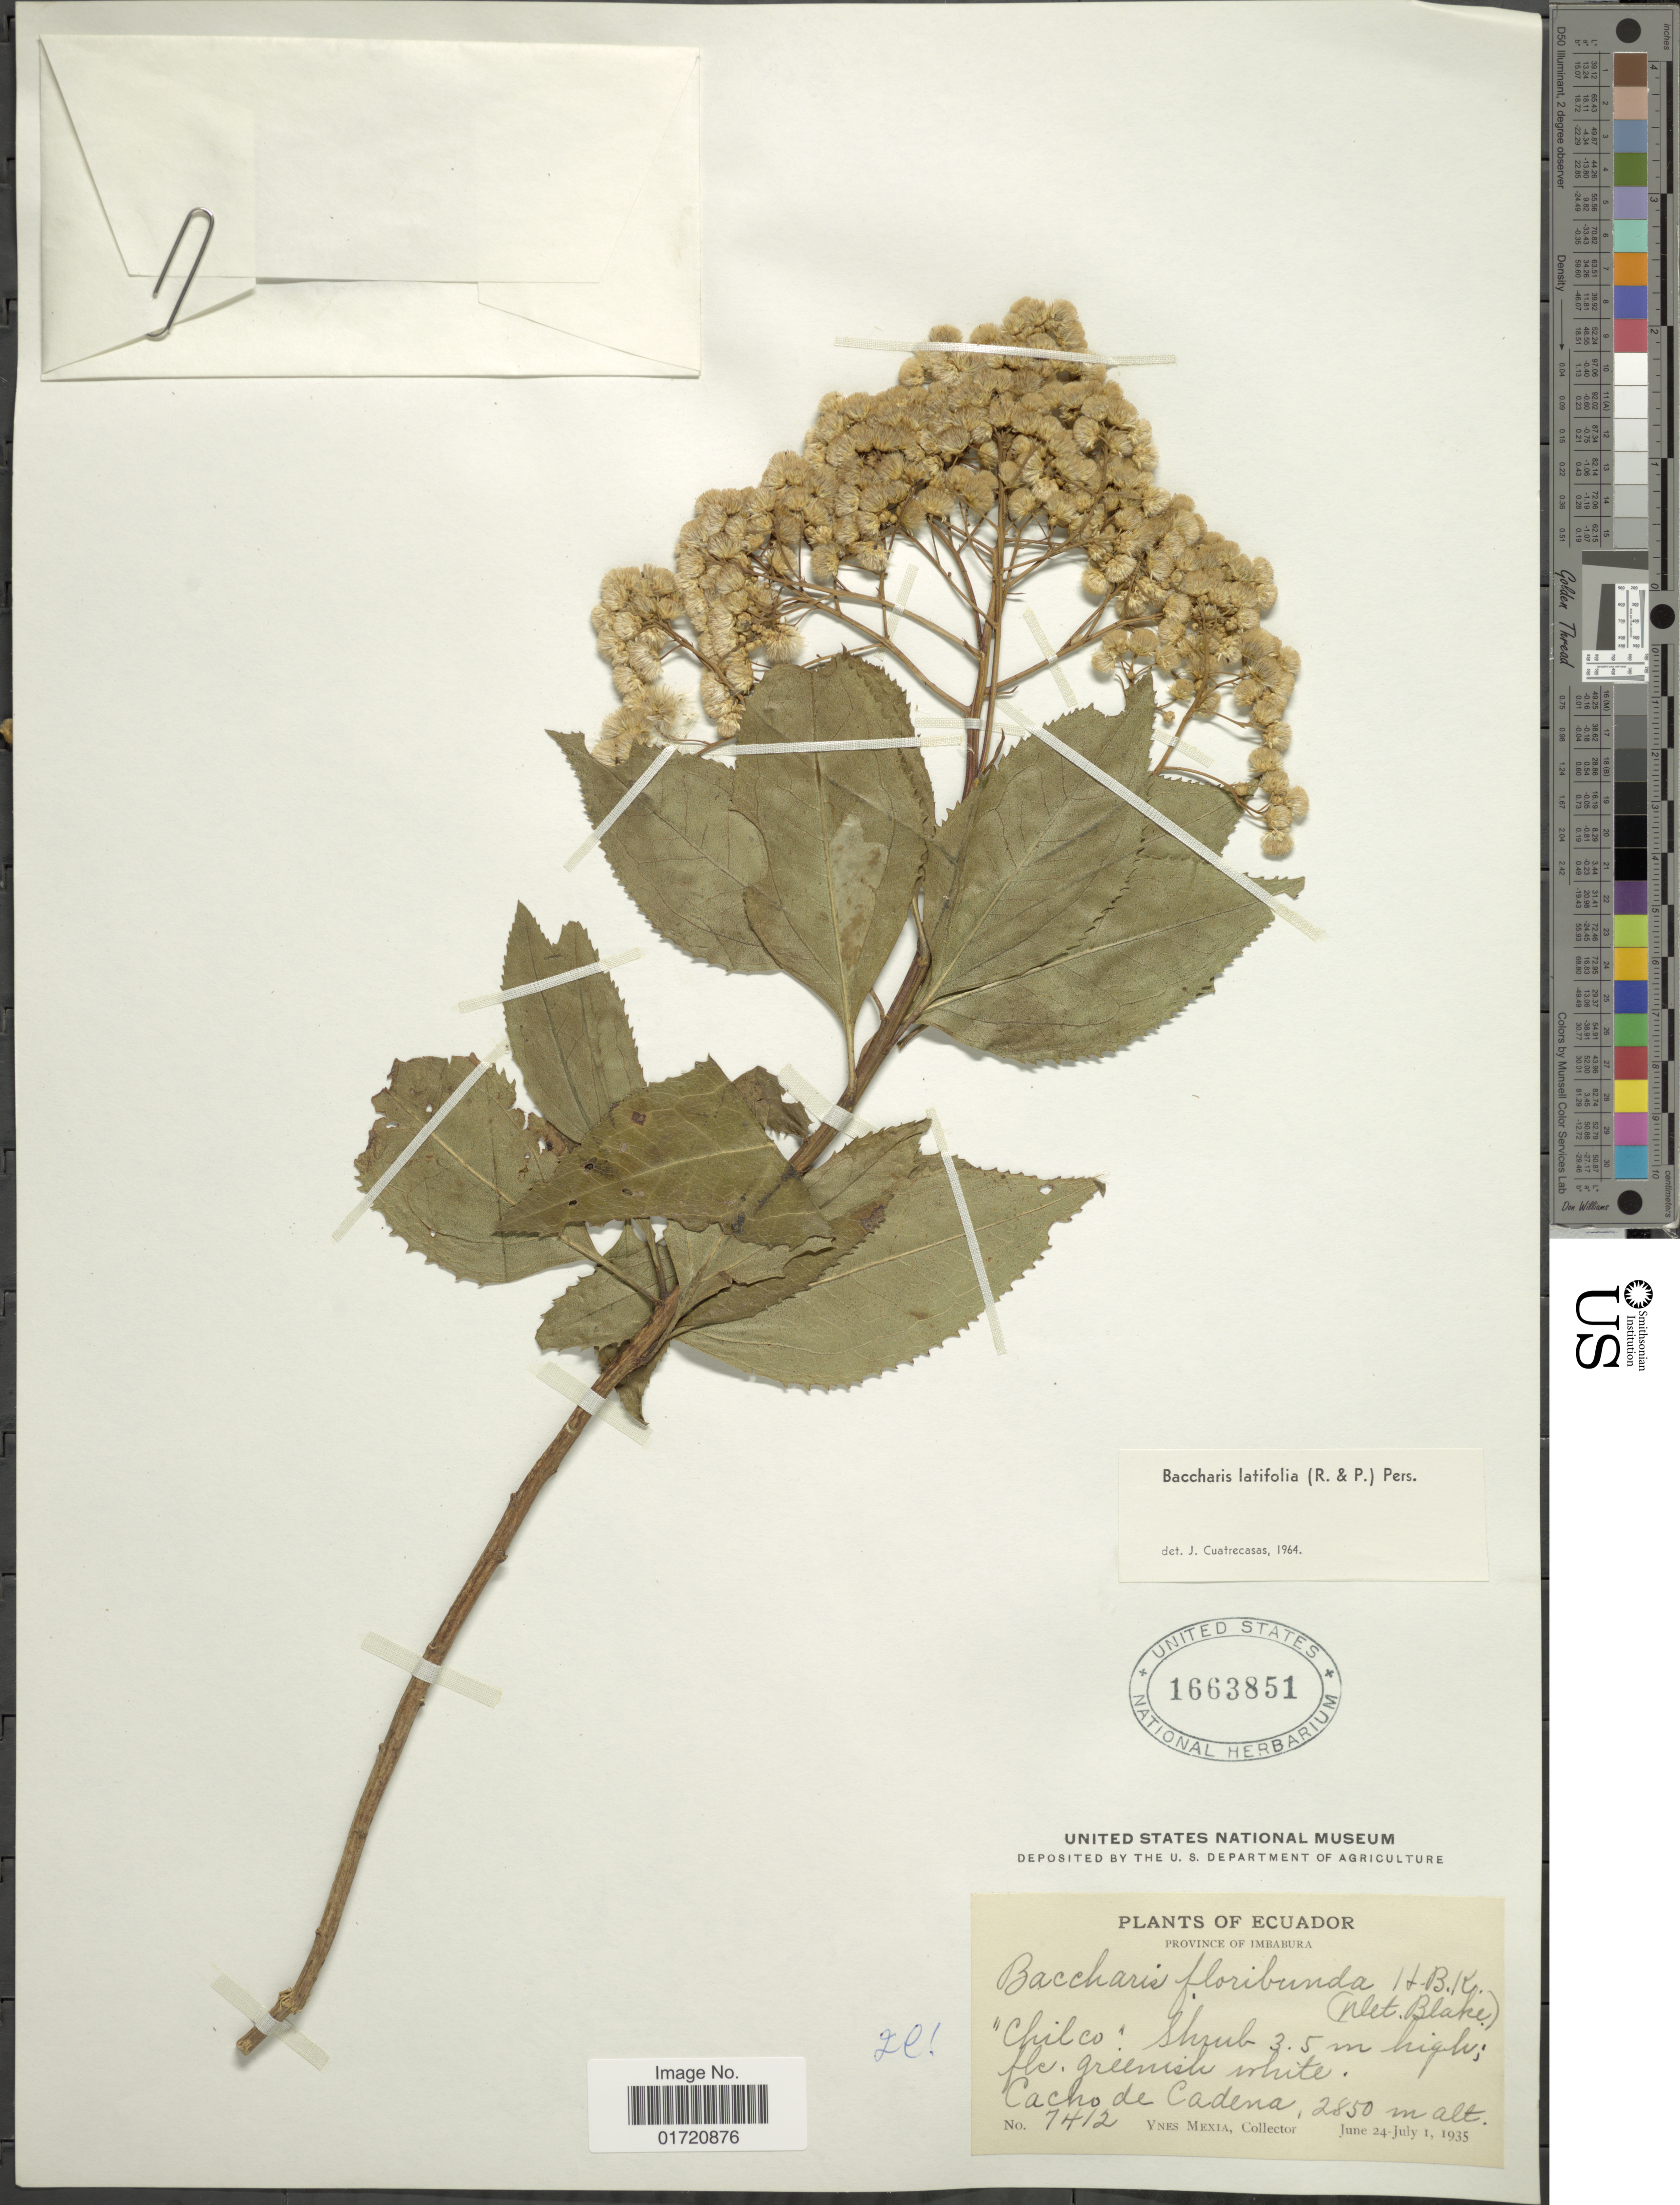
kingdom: Plantae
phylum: Tracheophyta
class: Magnoliopsida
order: Asterales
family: Asteraceae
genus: Baccharis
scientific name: Baccharis latifolia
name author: (Ruiz & Pav.) Pers.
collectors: Y. Mexia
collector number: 7412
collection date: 1935-06-24/1935-07-01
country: Ecuador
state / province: Imbabura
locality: Cacho de Cadena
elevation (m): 2850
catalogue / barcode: US 1663851